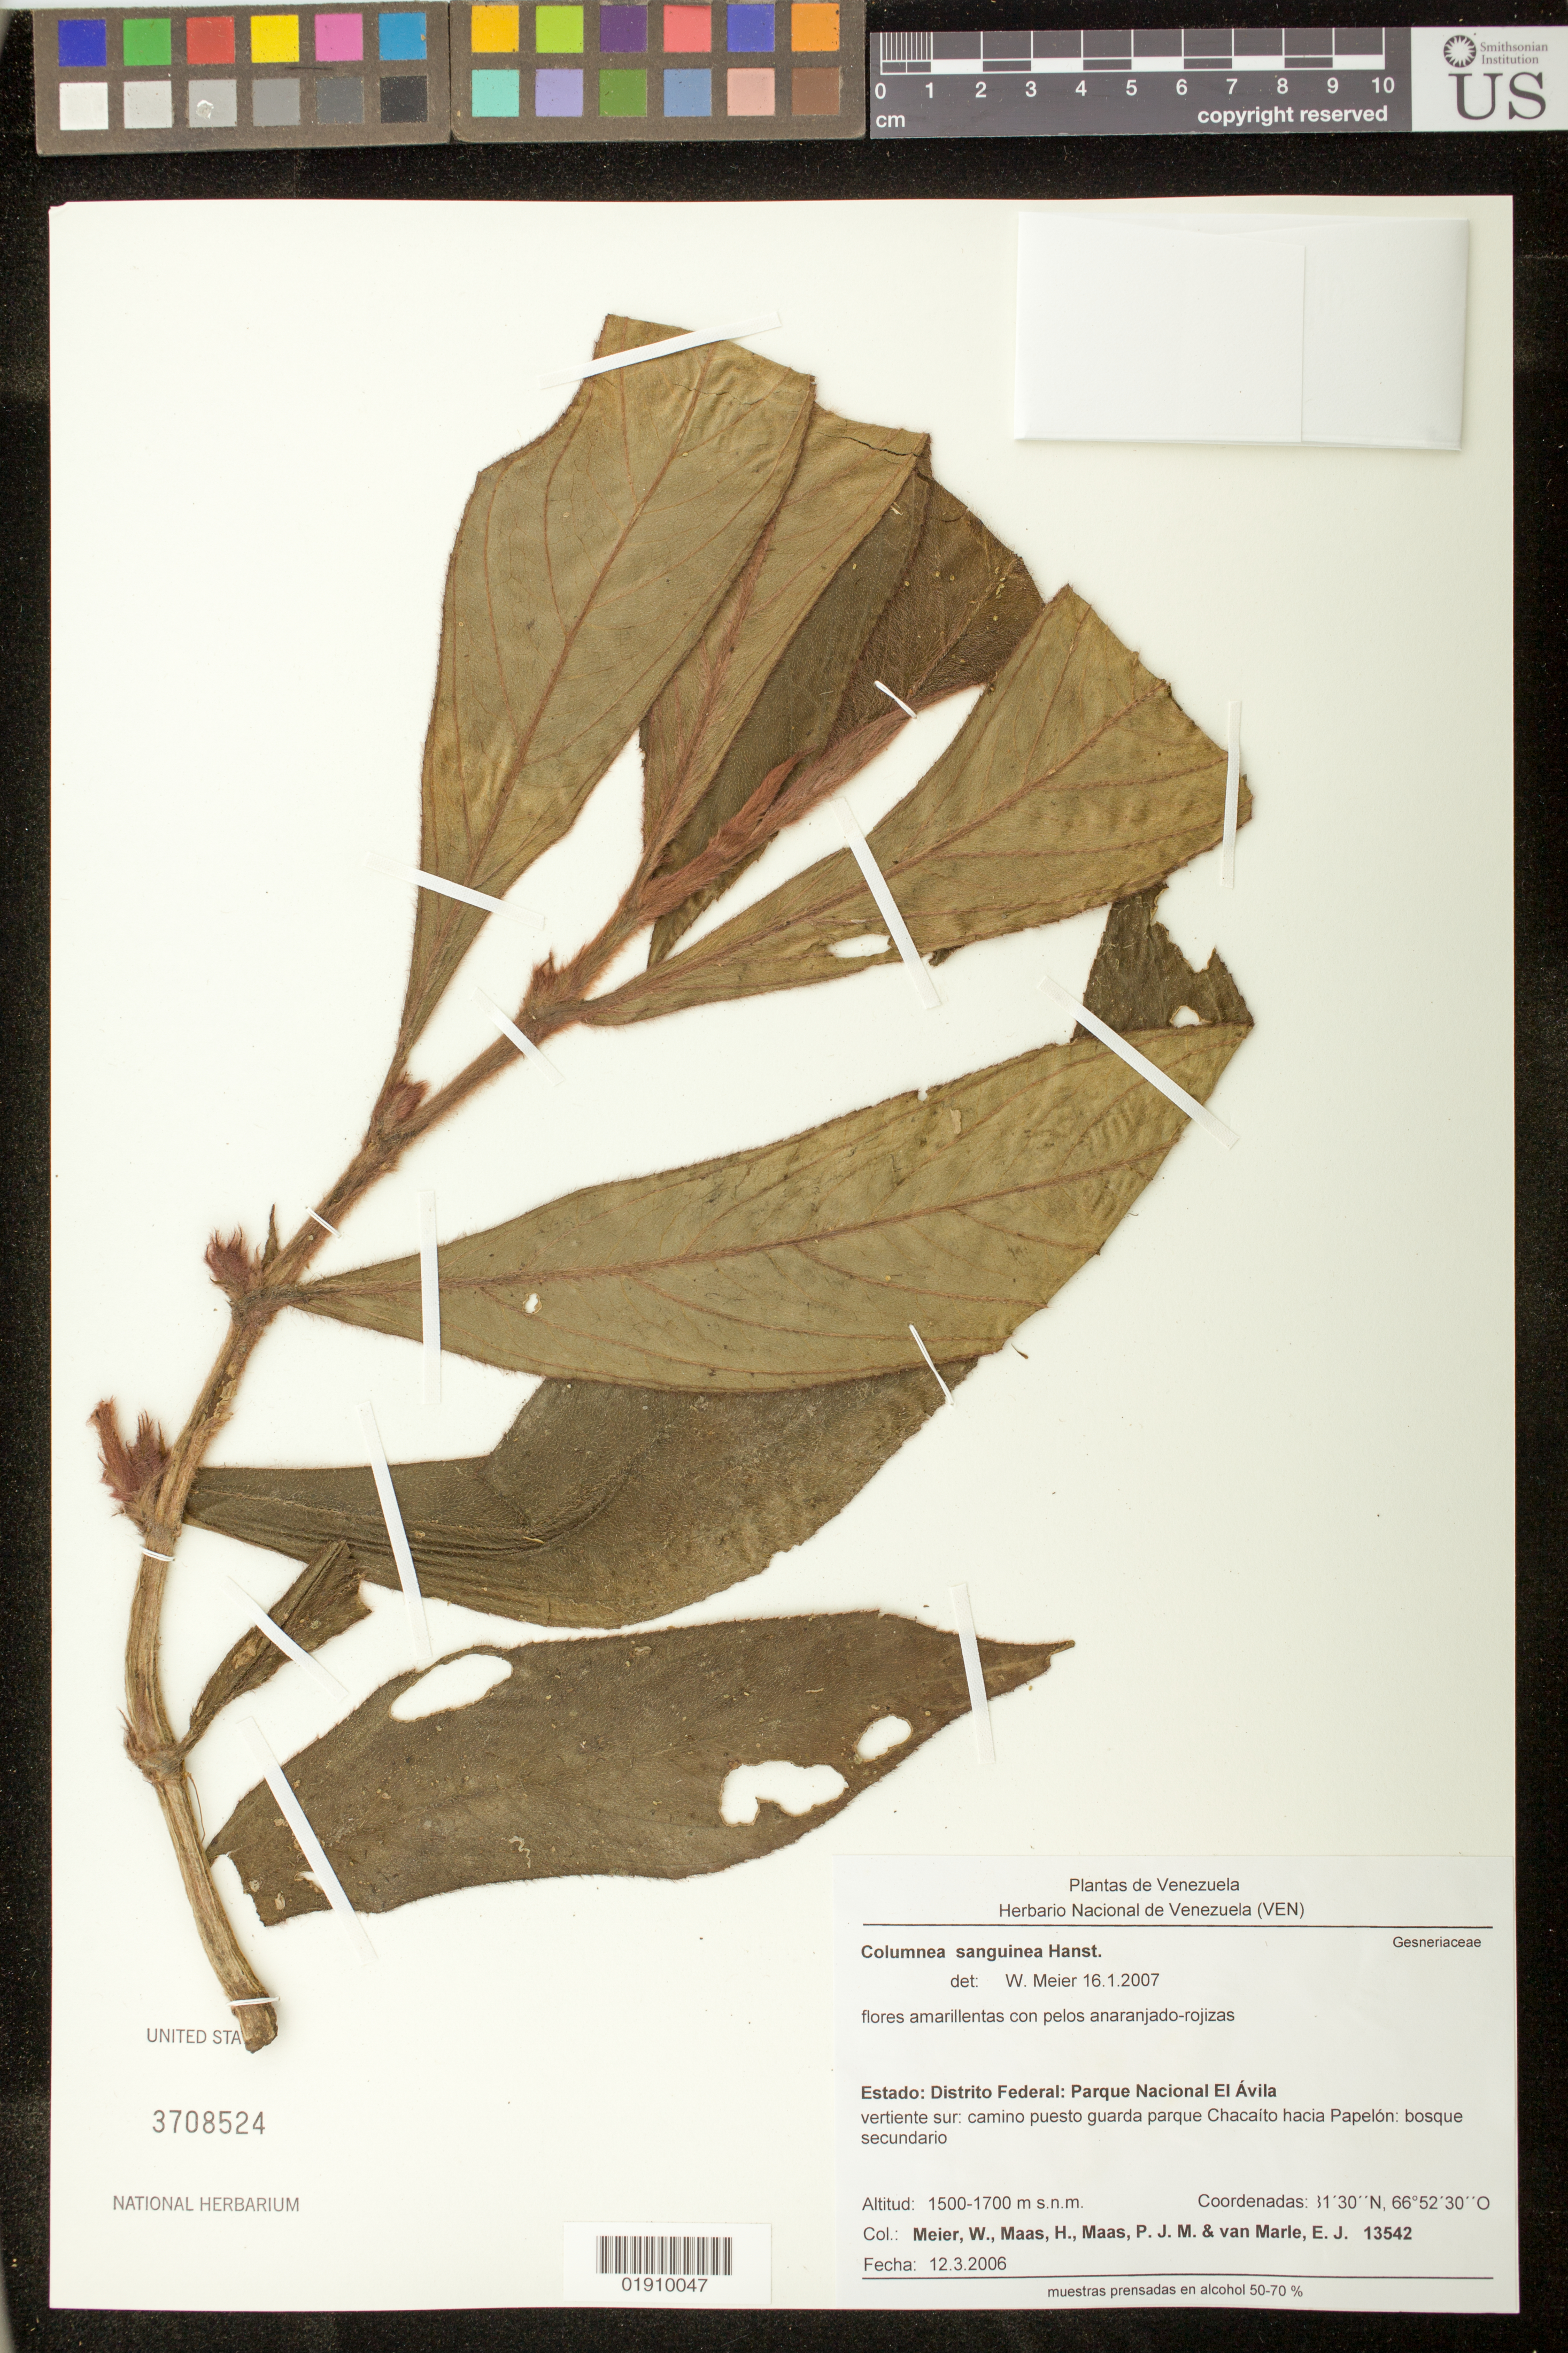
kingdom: Plantae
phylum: Tracheophyta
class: Magnoliopsida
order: Lamiales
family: Gesneriaceae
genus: Columnea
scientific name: Columnea sanguinea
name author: (Pers.) Hanst.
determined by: Meier, Winfried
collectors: W. Meier, H. Maas, P. Maas & E. Marle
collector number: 13542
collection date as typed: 12.3.2006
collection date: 2006-03-12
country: Venezuela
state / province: Miranda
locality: Estado: Distrito Federal: Parque Nacional El Avila, vertiente sur: camino puesto guarda parque Chacaito hacia Papelon: bosque secundario.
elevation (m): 1500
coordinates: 81 00 30 N, 66 52 30 O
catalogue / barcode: US 3708524